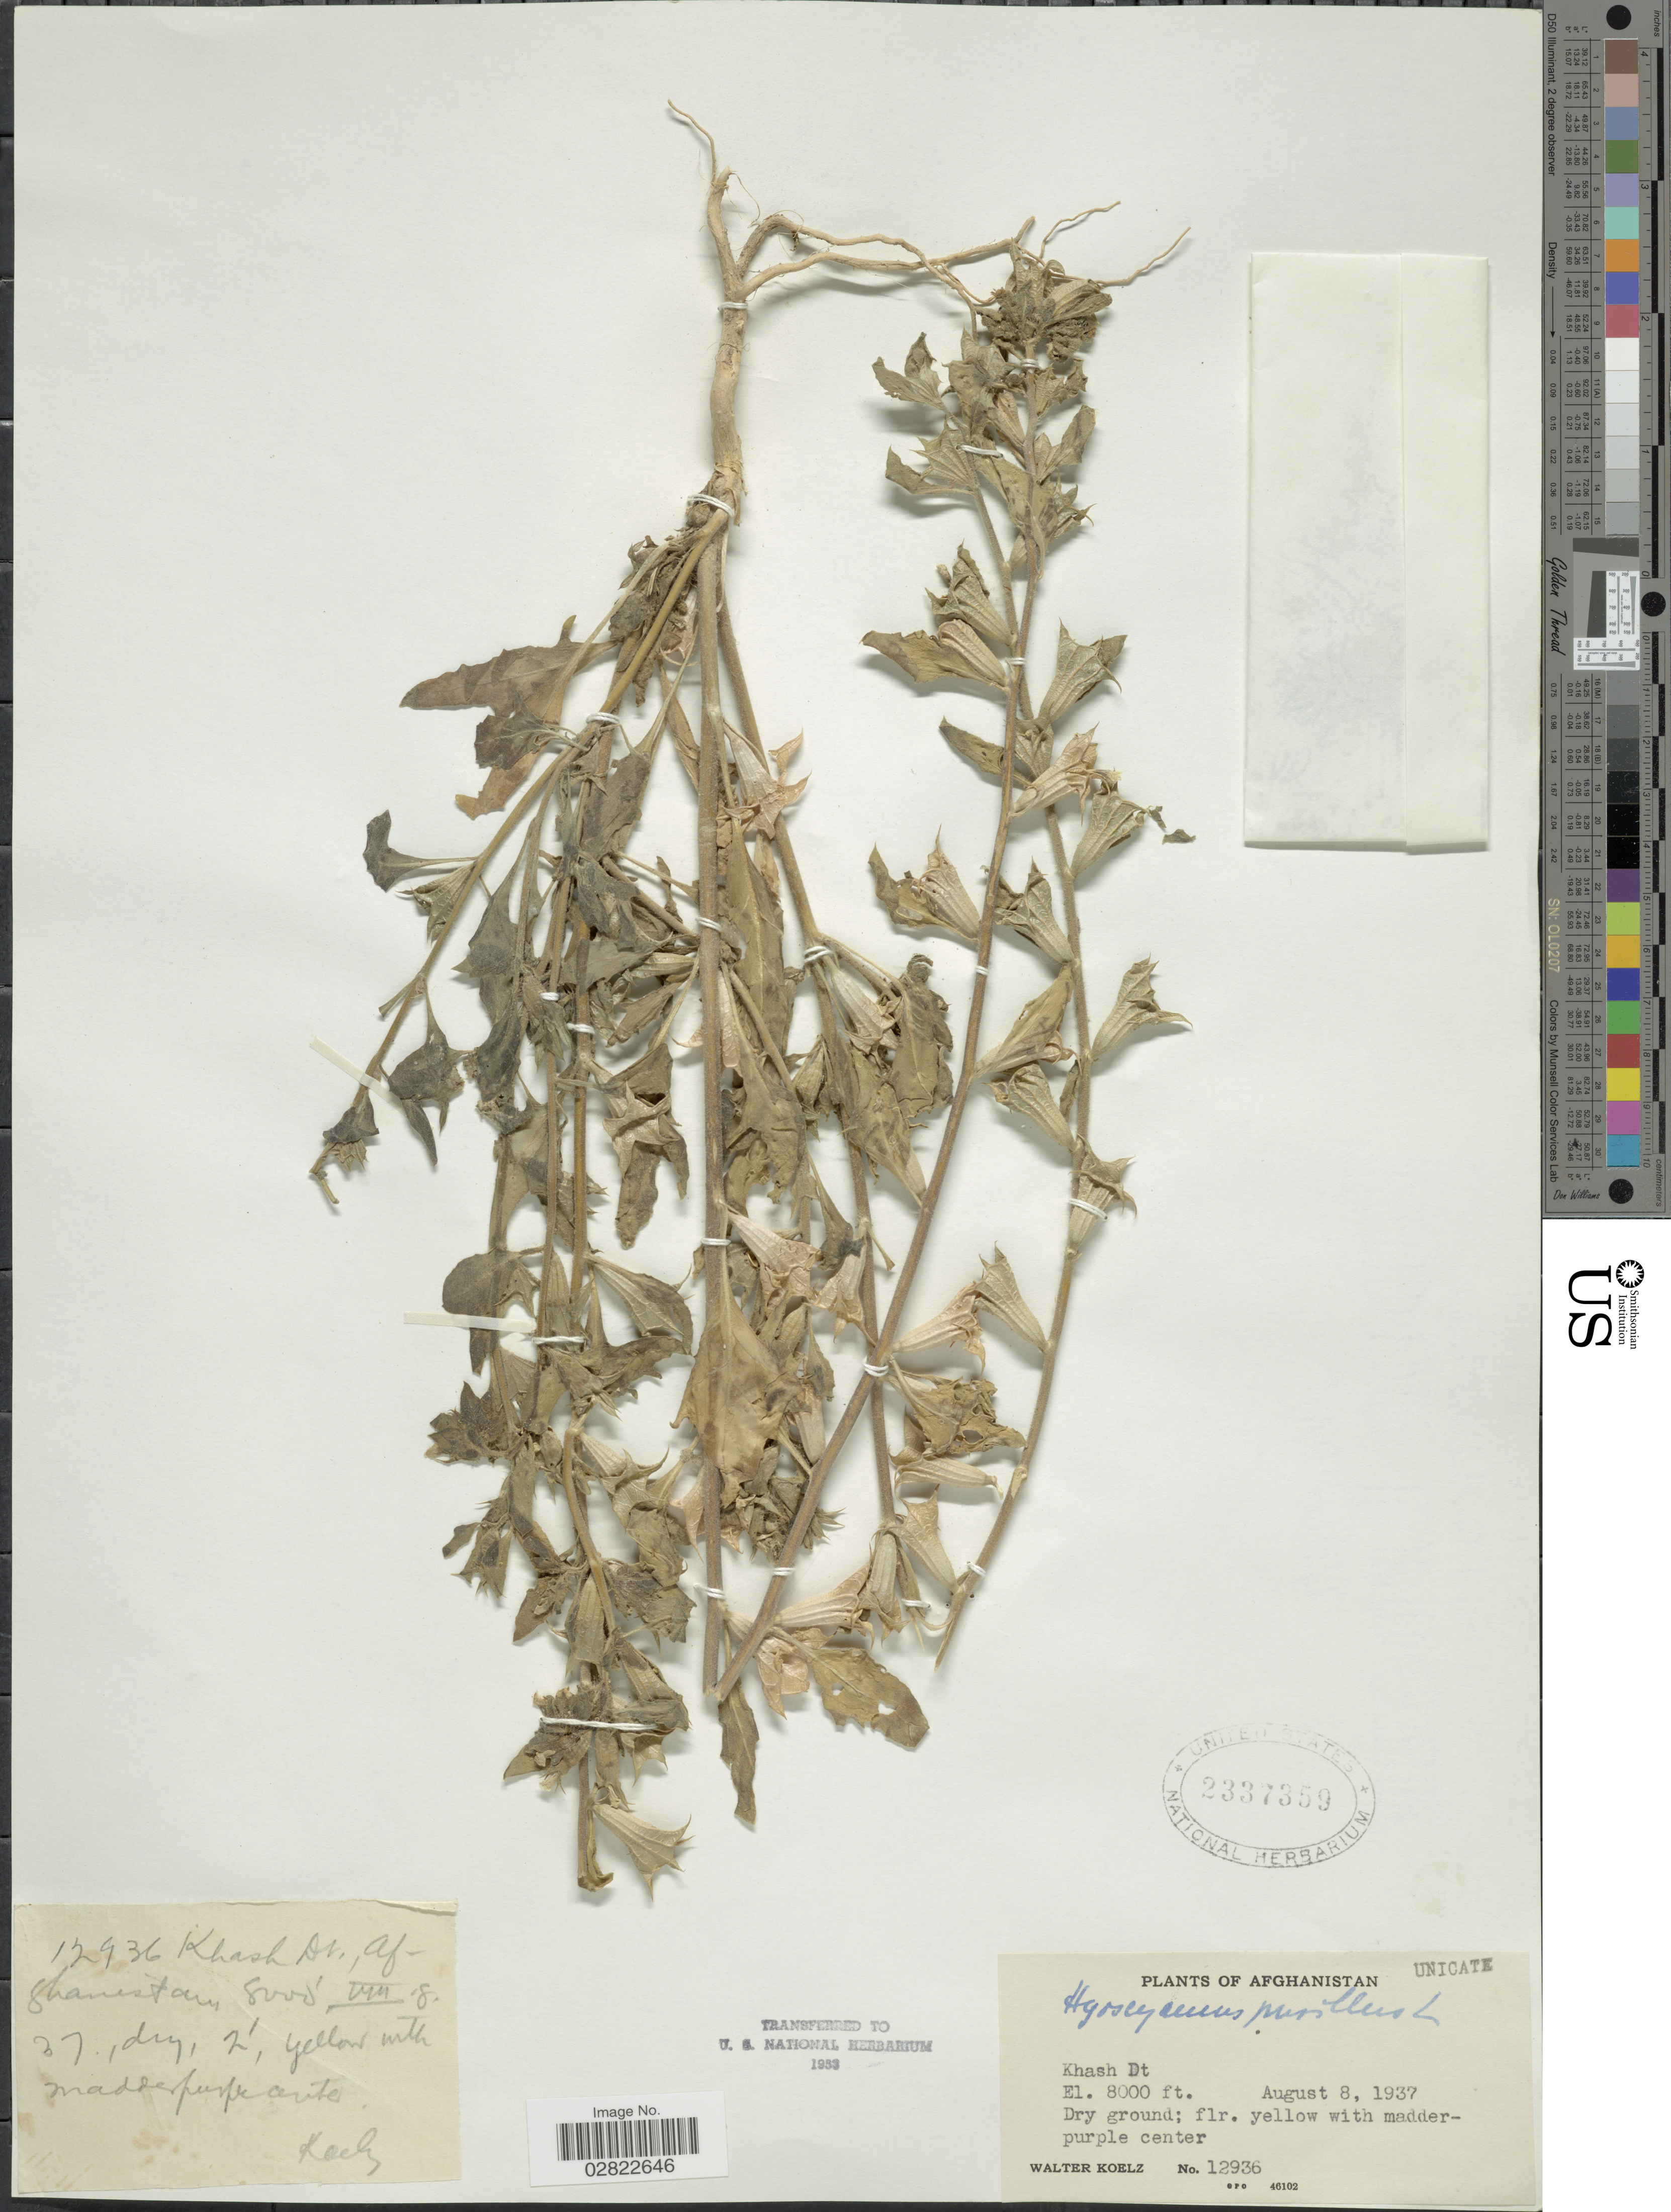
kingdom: Plantae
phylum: Tracheophyta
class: Magnoliopsida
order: Solanales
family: Solanaceae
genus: Hyoscyamus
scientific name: Hyoscyamus pusillus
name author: L.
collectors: W. N. Koelz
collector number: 12936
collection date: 1937-08-08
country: Afghanistan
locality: Khash Dt.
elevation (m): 2438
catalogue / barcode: US 2337359